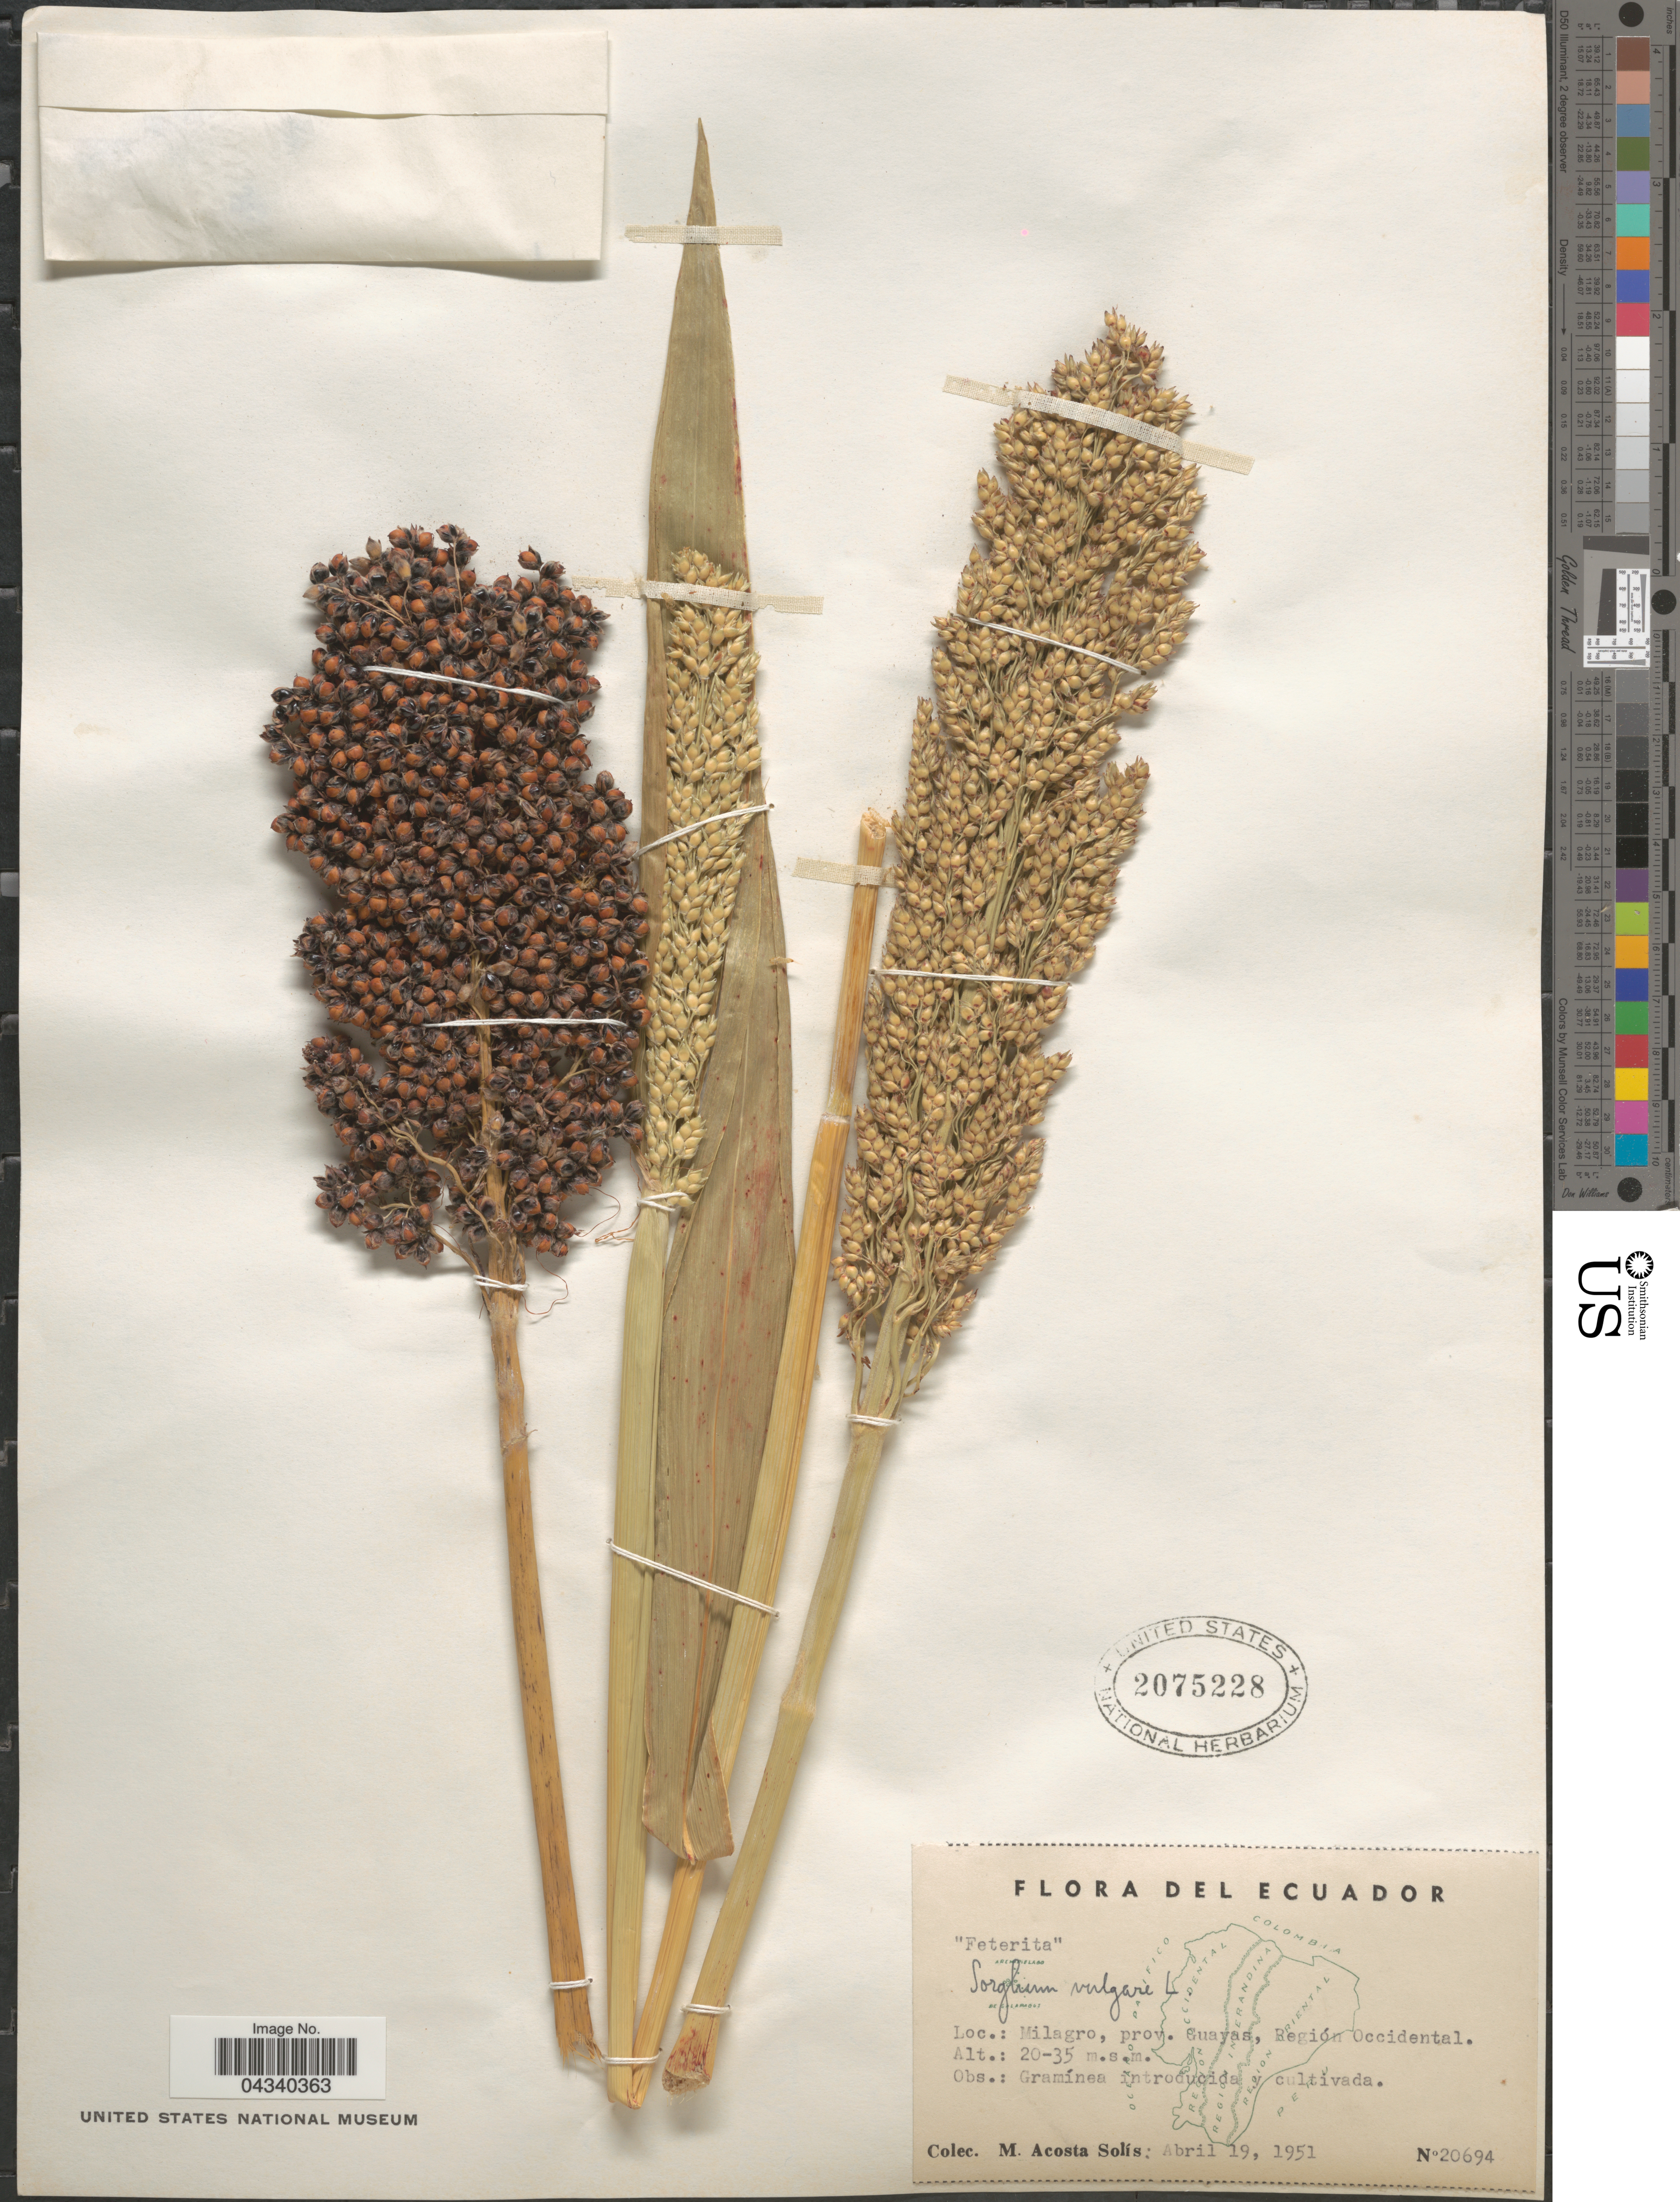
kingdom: Plantae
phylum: Tracheophyta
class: Liliopsida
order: Poales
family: Poaceae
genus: Sorghum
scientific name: Sorghum halepense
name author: (L.) Pers.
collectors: M. Acosta Solis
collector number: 20694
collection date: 1951-04-19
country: Ecuador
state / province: Guayas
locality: Milagro, prov. Guayas, Región Occidental.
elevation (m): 20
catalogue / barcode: US 2075228